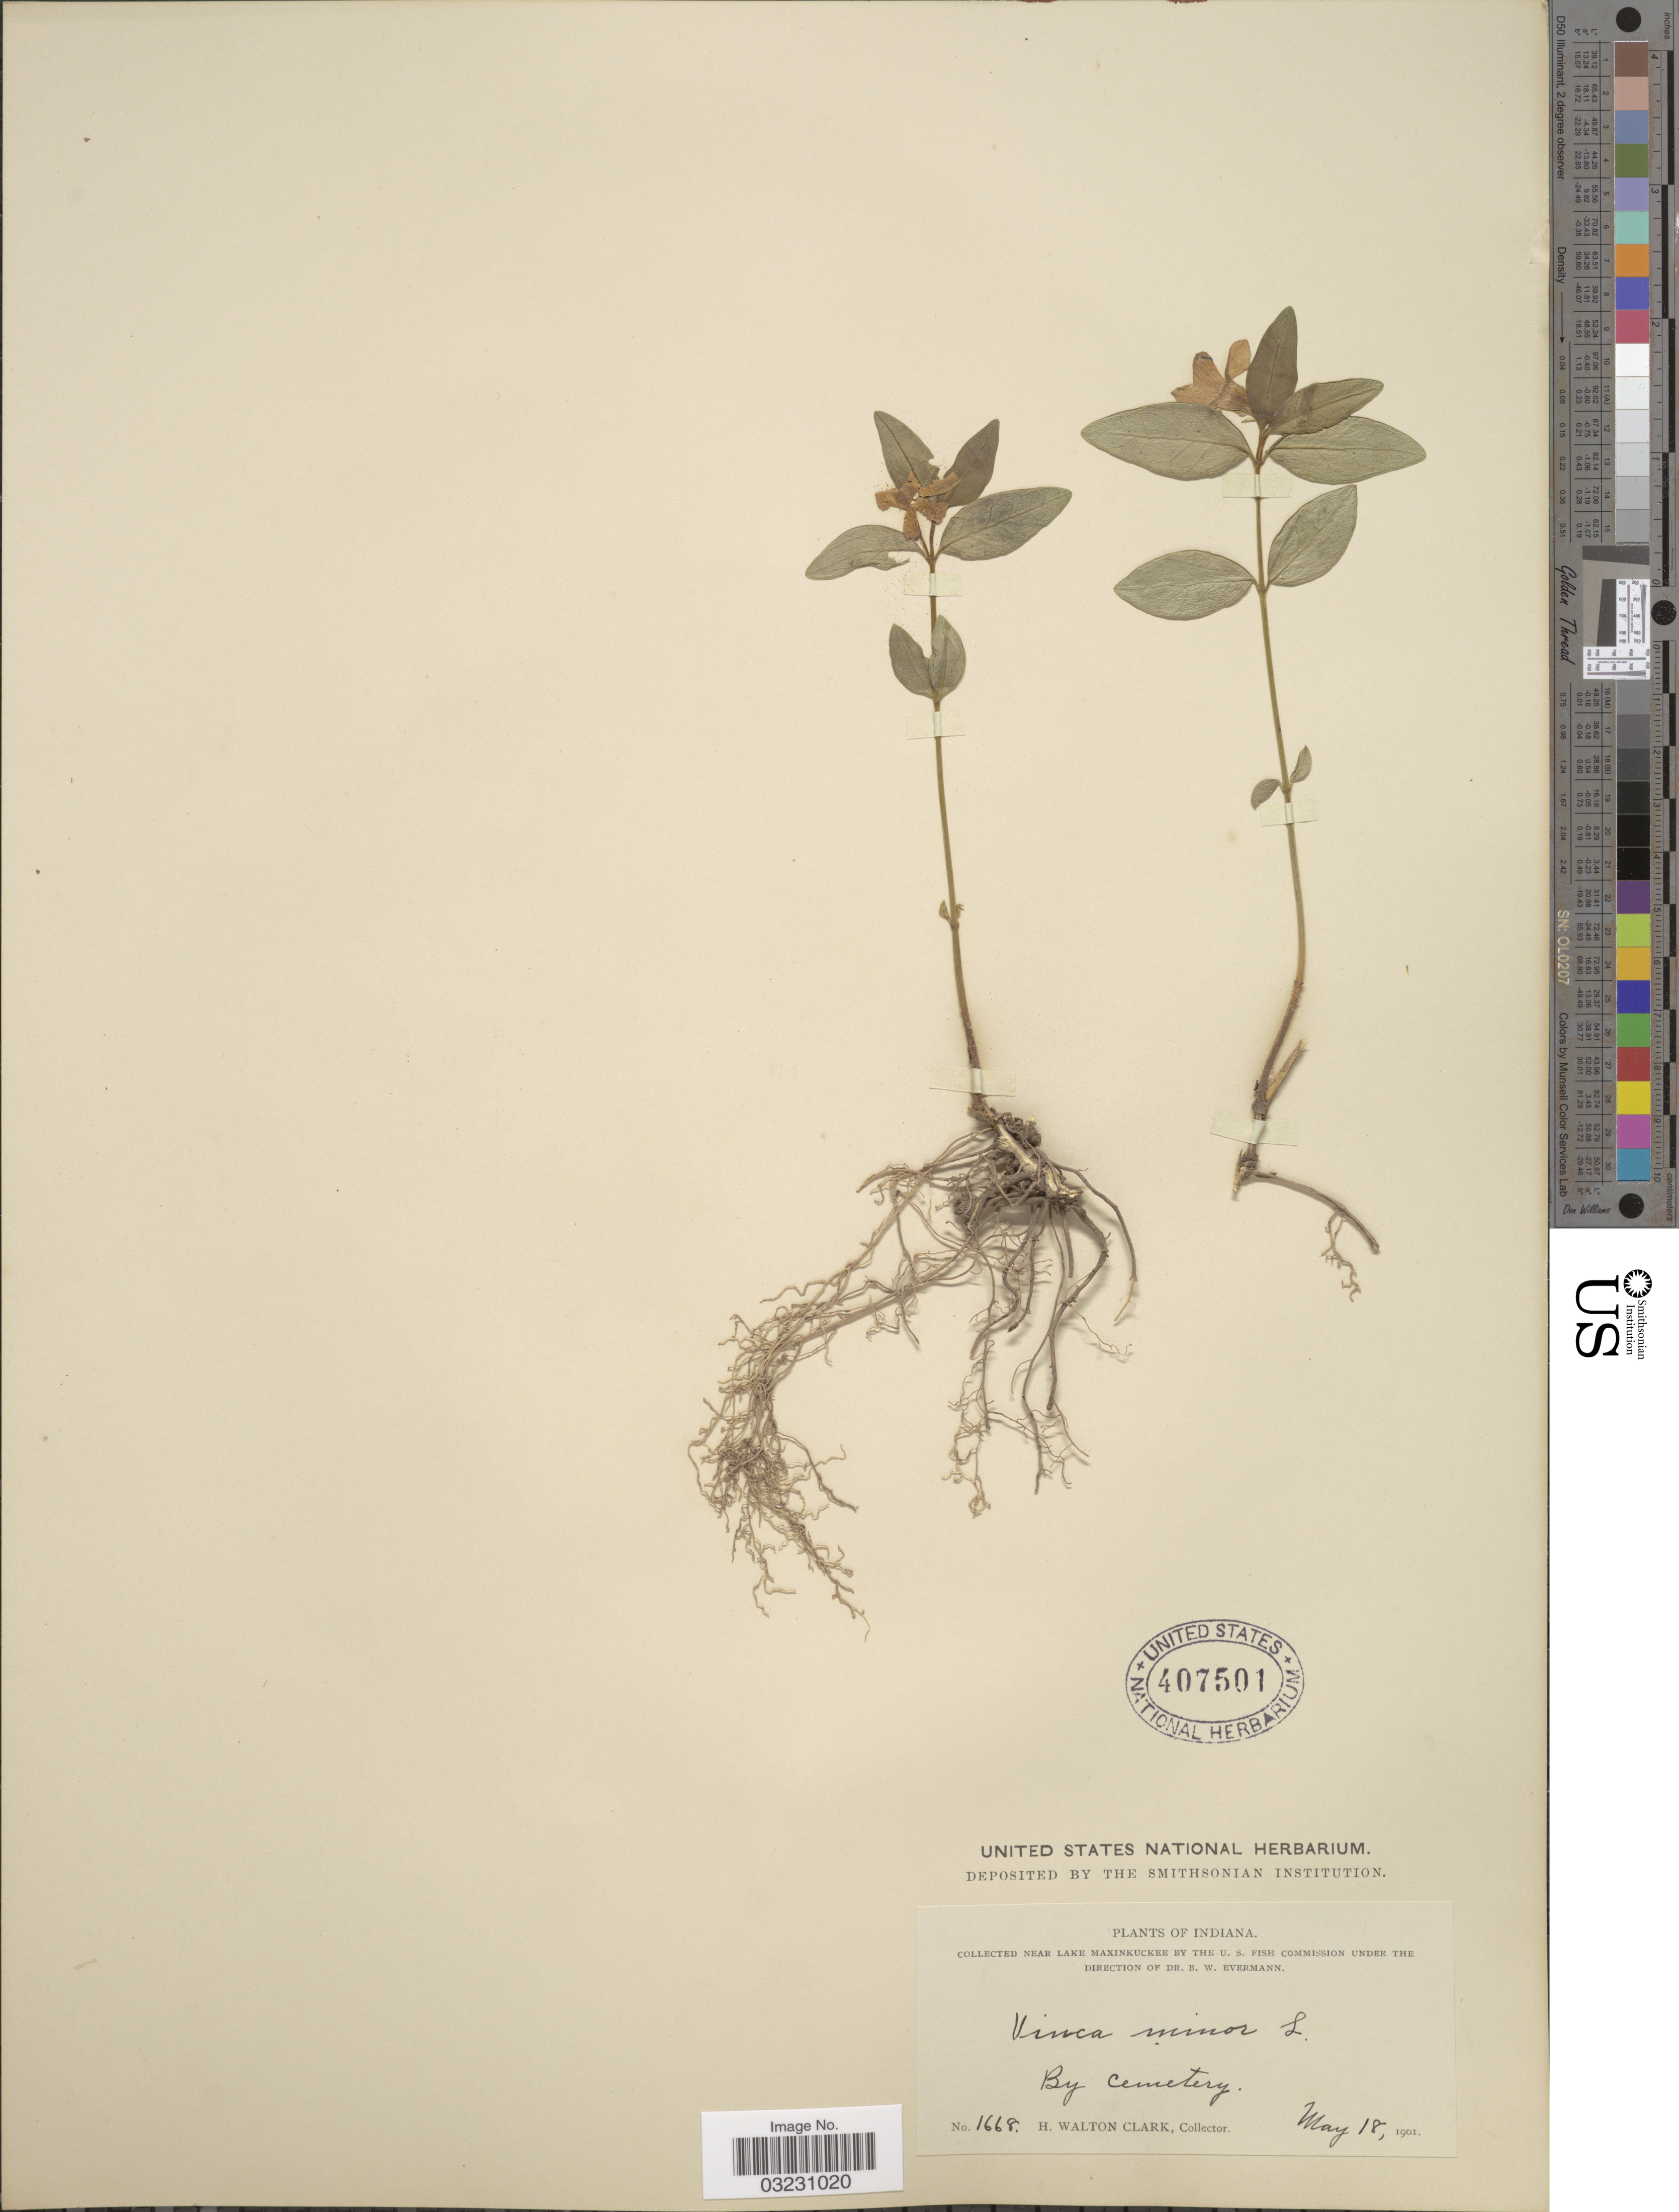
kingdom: Plantae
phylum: Tracheophyta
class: Magnoliopsida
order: Gentianales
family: Apocynaceae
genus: Vinca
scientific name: Vinca minor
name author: L.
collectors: H. W. Clark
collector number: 1668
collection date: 1901-05-18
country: United States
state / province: Indiana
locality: By cemetery. Near Lake Maxinkuckee.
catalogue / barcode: US 407501